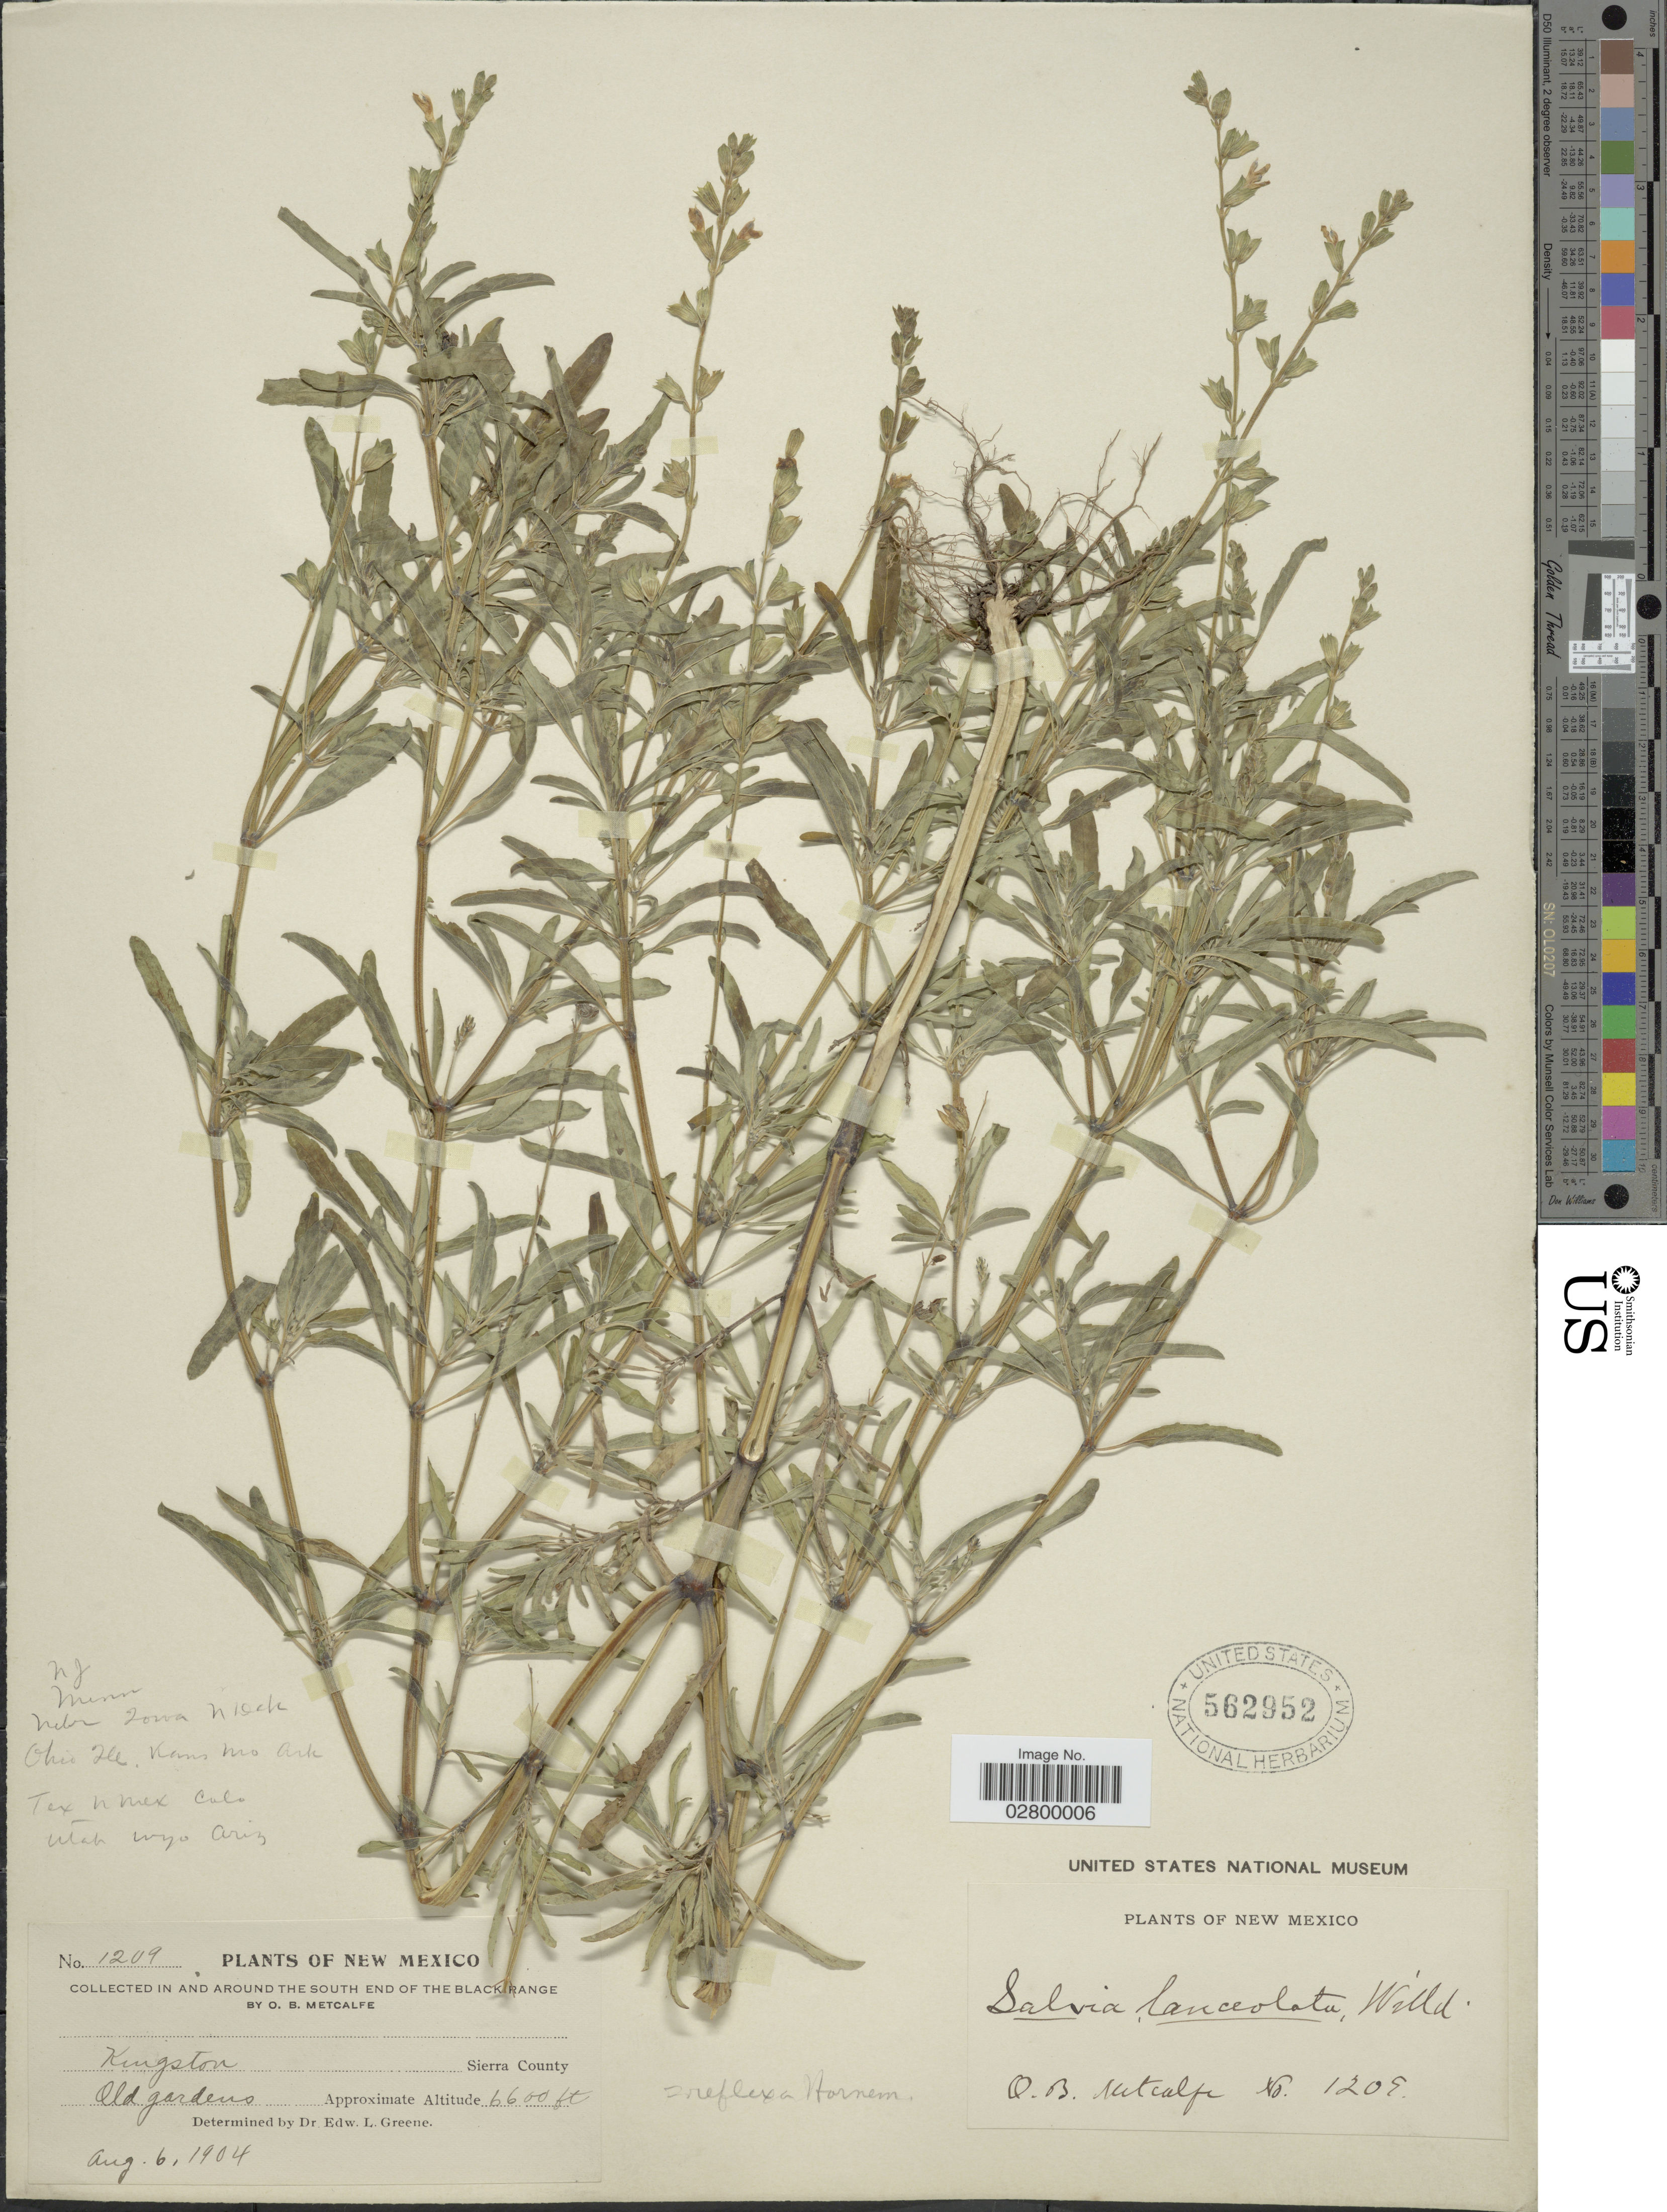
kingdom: Plantae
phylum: Tracheophyta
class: Magnoliopsida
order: Lamiales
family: Lamiaceae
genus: Salvia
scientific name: Salvia reflexa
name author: Hornem.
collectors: O. B. Metcalfe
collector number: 1209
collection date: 1904-08-06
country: United States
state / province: New Mexico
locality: In and around the South End of the Black Range. Kingston, Sierra County.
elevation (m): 2012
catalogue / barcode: US 562952